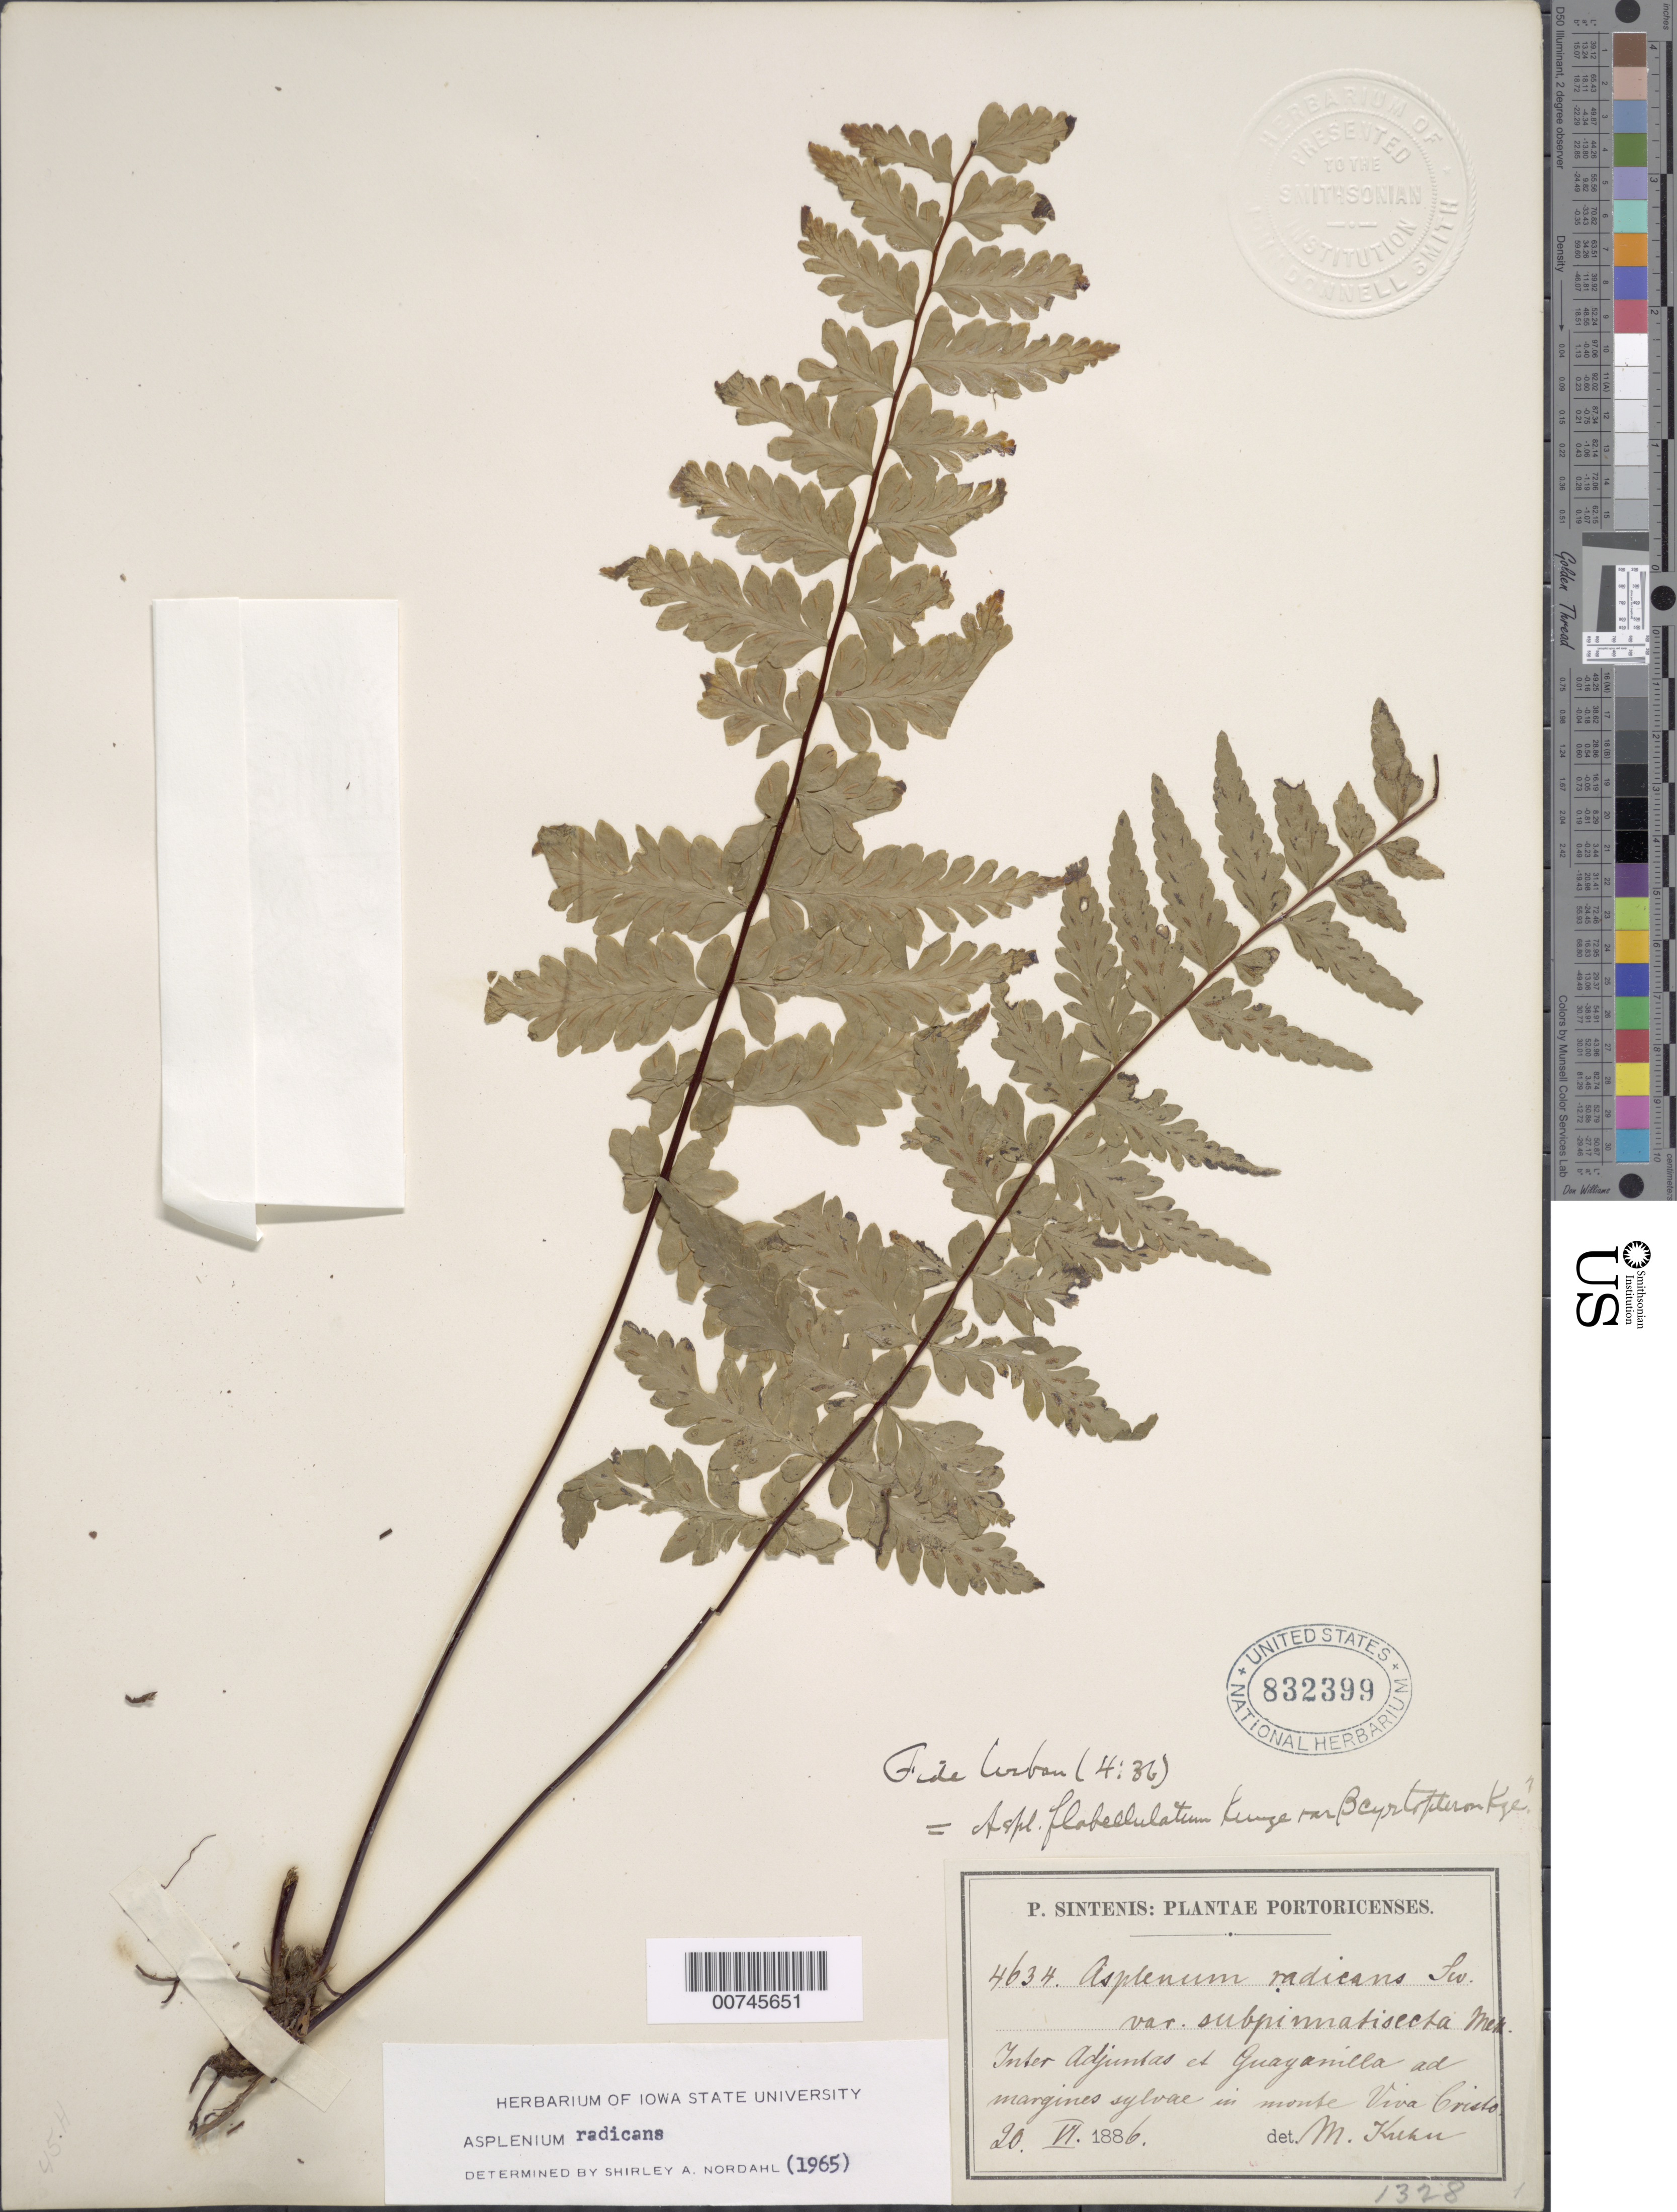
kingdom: Plantae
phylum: Tracheophyta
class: Polypodiopsida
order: Polypodiales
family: Aspleniaceae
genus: Asplenium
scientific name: Asplenium radicans var. radicans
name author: L.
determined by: Nordahl, S. A.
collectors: P. Sintenis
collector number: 4634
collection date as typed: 20 Jun 1886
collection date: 1886-06-20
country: Puerto Rico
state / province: Adjuntas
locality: Inter Adjuntas et Guayamilla ad margines sylvae in monte Viva Cristo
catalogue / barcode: US 832399